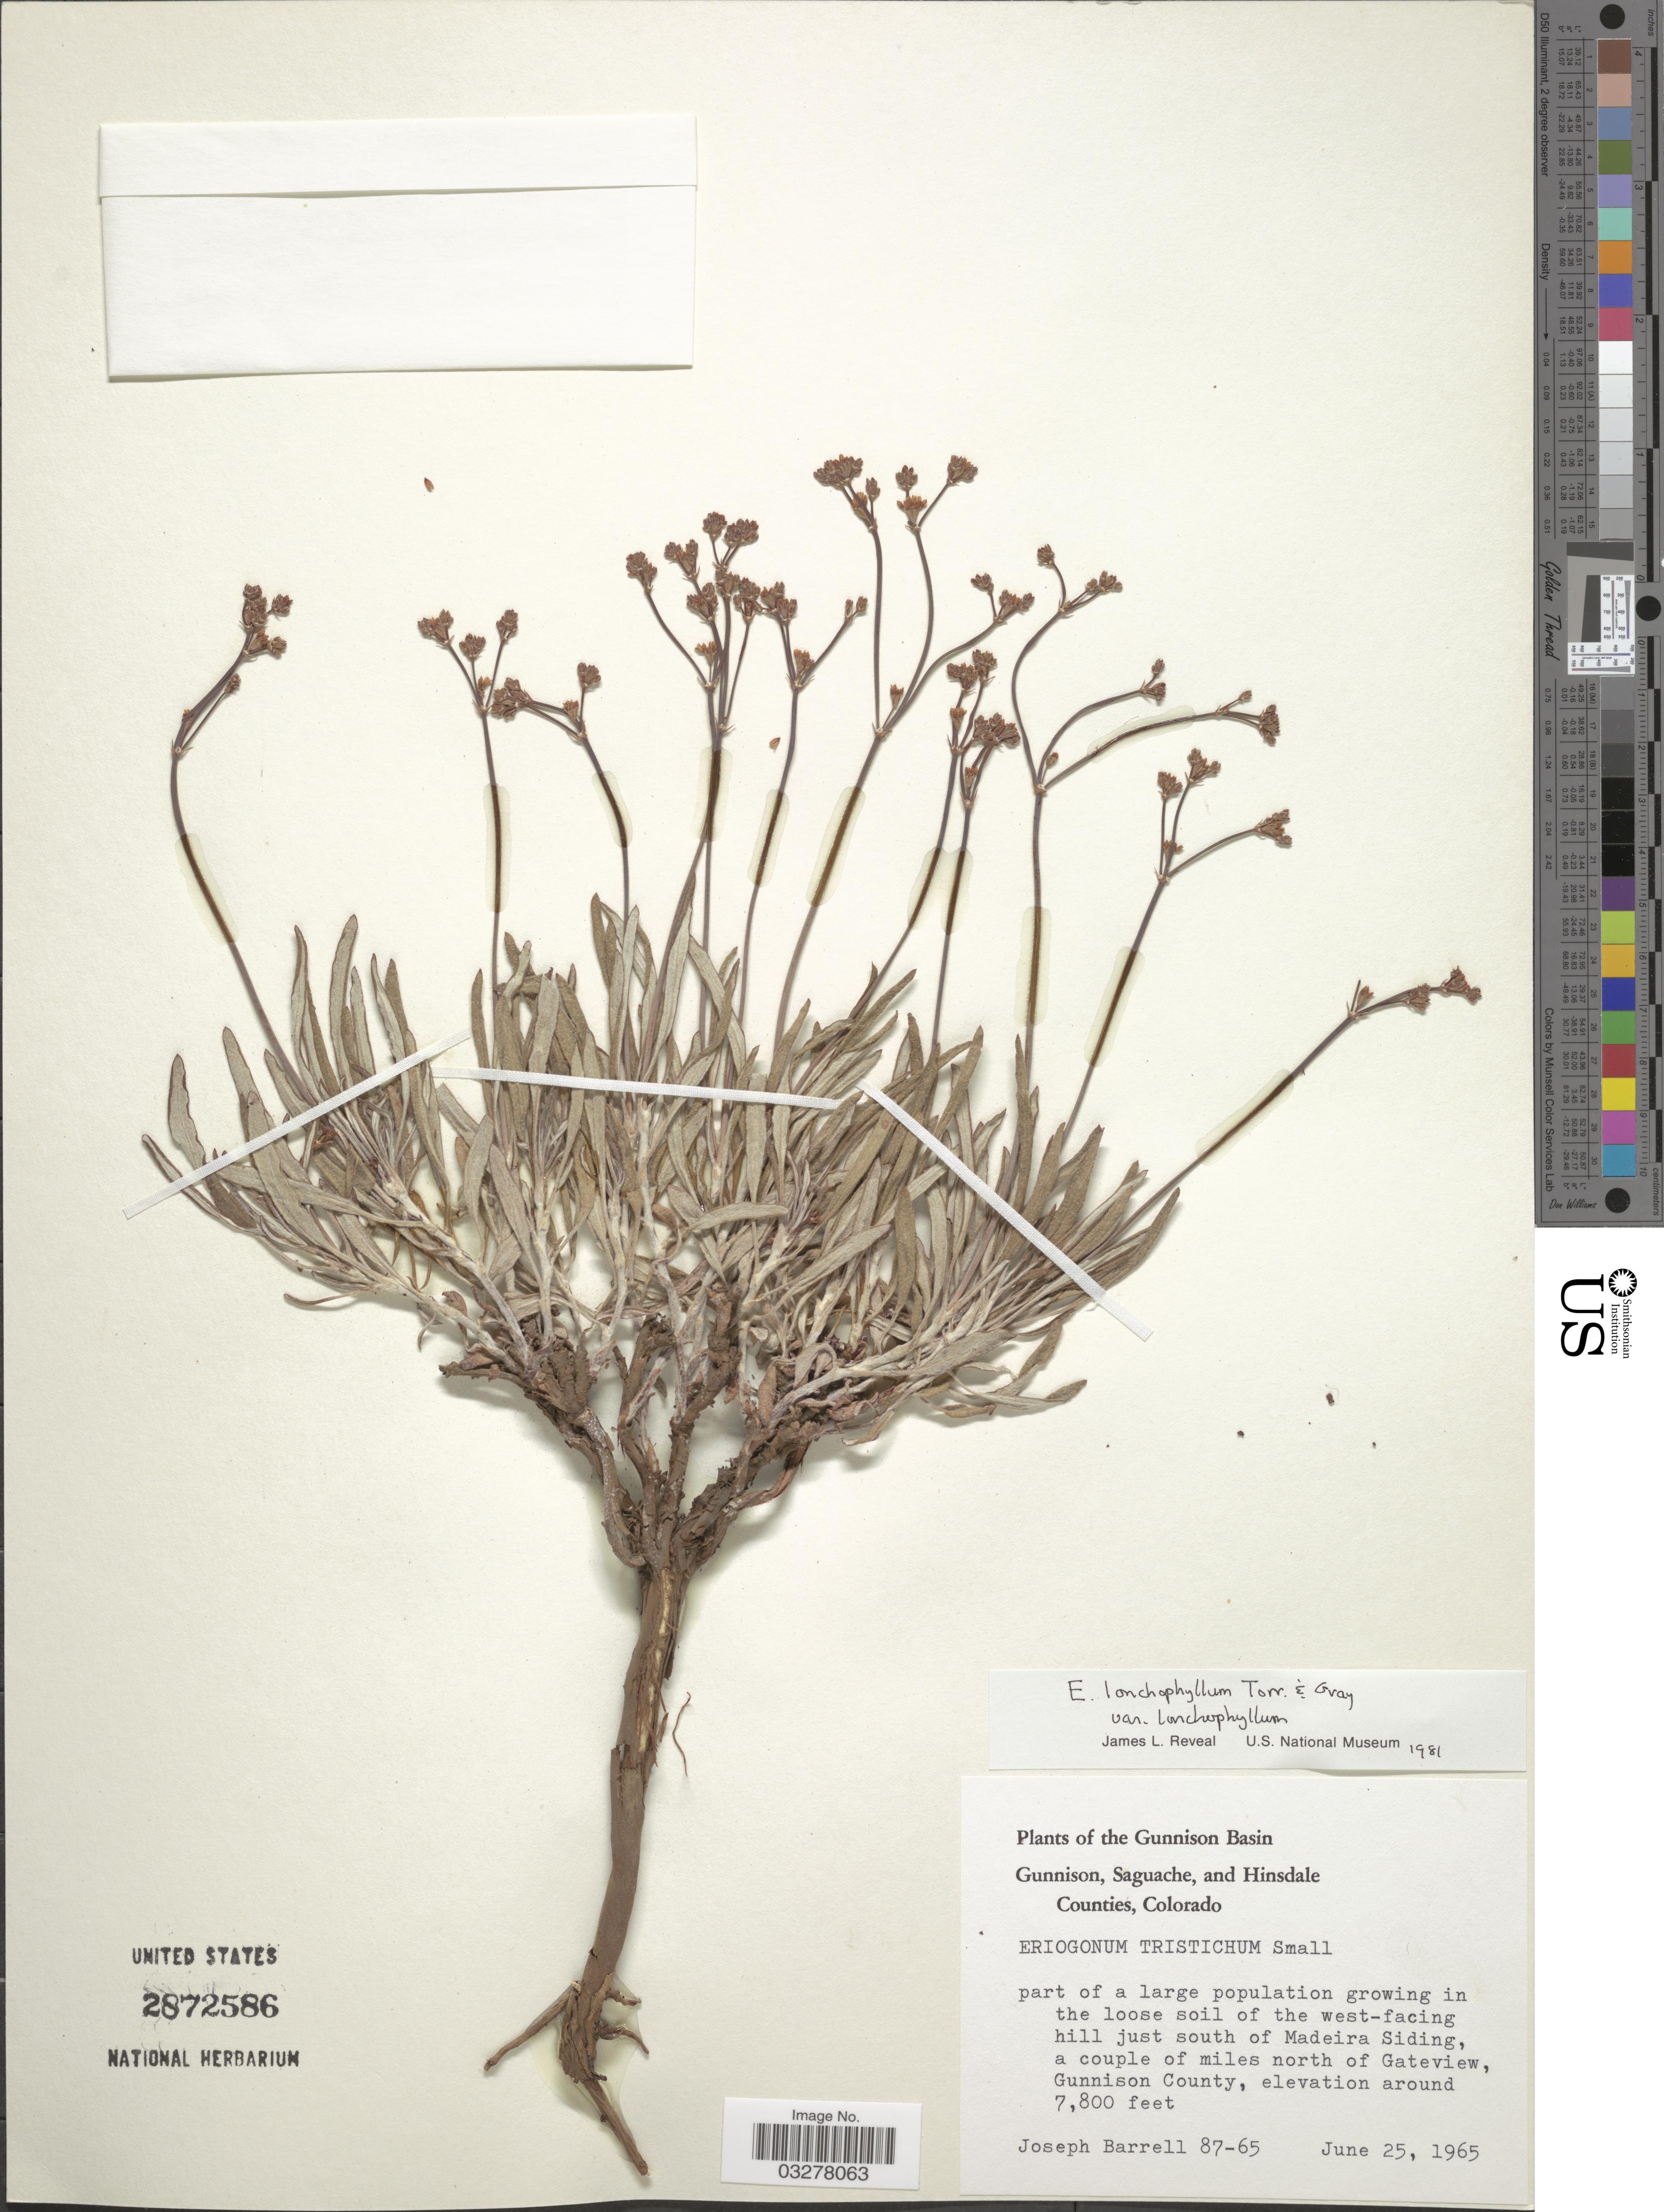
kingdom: Plantae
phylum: Tracheophyta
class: Magnoliopsida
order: Caryophyllales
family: Polygonaceae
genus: Eriogonum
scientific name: Eriogonum lonchophyllum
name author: Torr. & A. Gray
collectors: J. Barrell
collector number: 87-65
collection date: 1965-06-25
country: United States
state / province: Colorado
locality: Gunnison Basin. West-facing hill just south of Madeira Siding, a couple of miles north of Gateview, Gunnison County.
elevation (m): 2377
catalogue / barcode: US 2872586